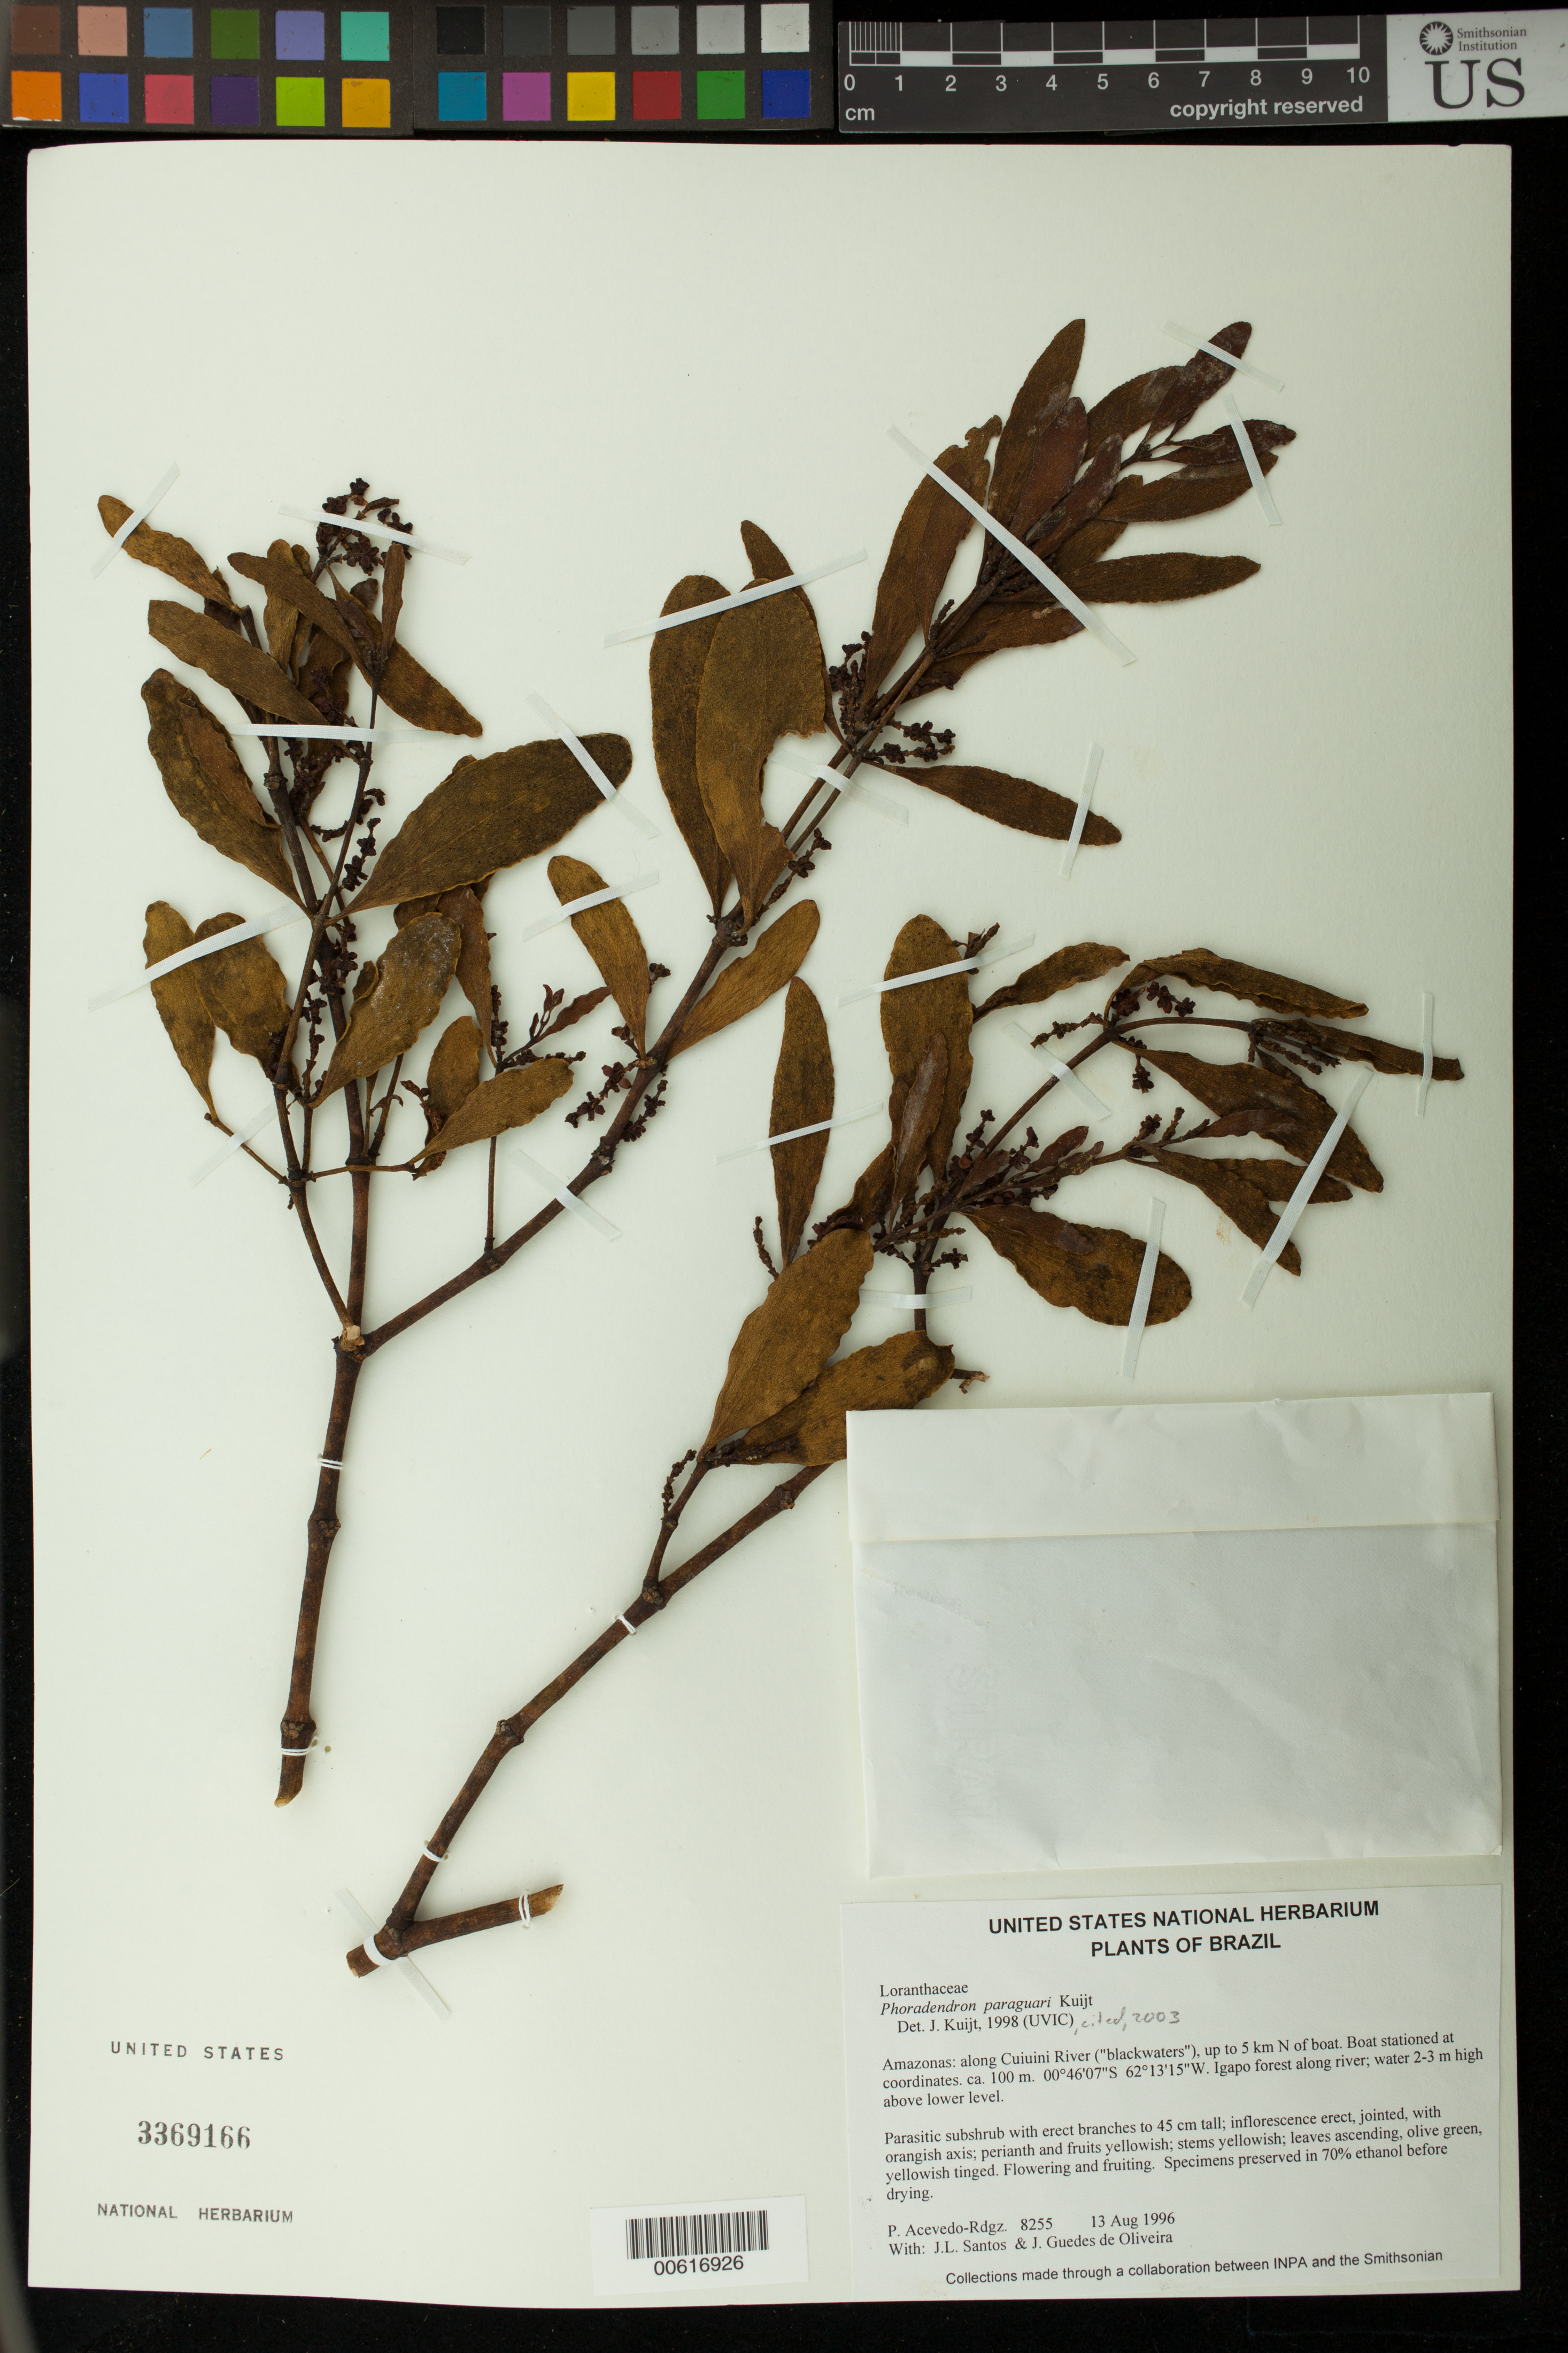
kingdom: Plantae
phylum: Tracheophyta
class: Magnoliopsida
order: Santalales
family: Viscaceae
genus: Phoradendron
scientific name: Phoradendron paraguari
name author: Kuijt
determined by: Kuijt, Job, (CANADA)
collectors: P. Acevedo-Rodr., J. L. Santos & J. Guedes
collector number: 8255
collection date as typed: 13 Aug 1996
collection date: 1996-08-13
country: Brazil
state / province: Amazonas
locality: Amazonas: along Cuiuini River ("blackwaters"), up to 5 km N of boat. Boat stationed at coordinates.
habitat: Igapo forest along river; water 2-3 m high above lower level.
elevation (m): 100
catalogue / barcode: US 3369166